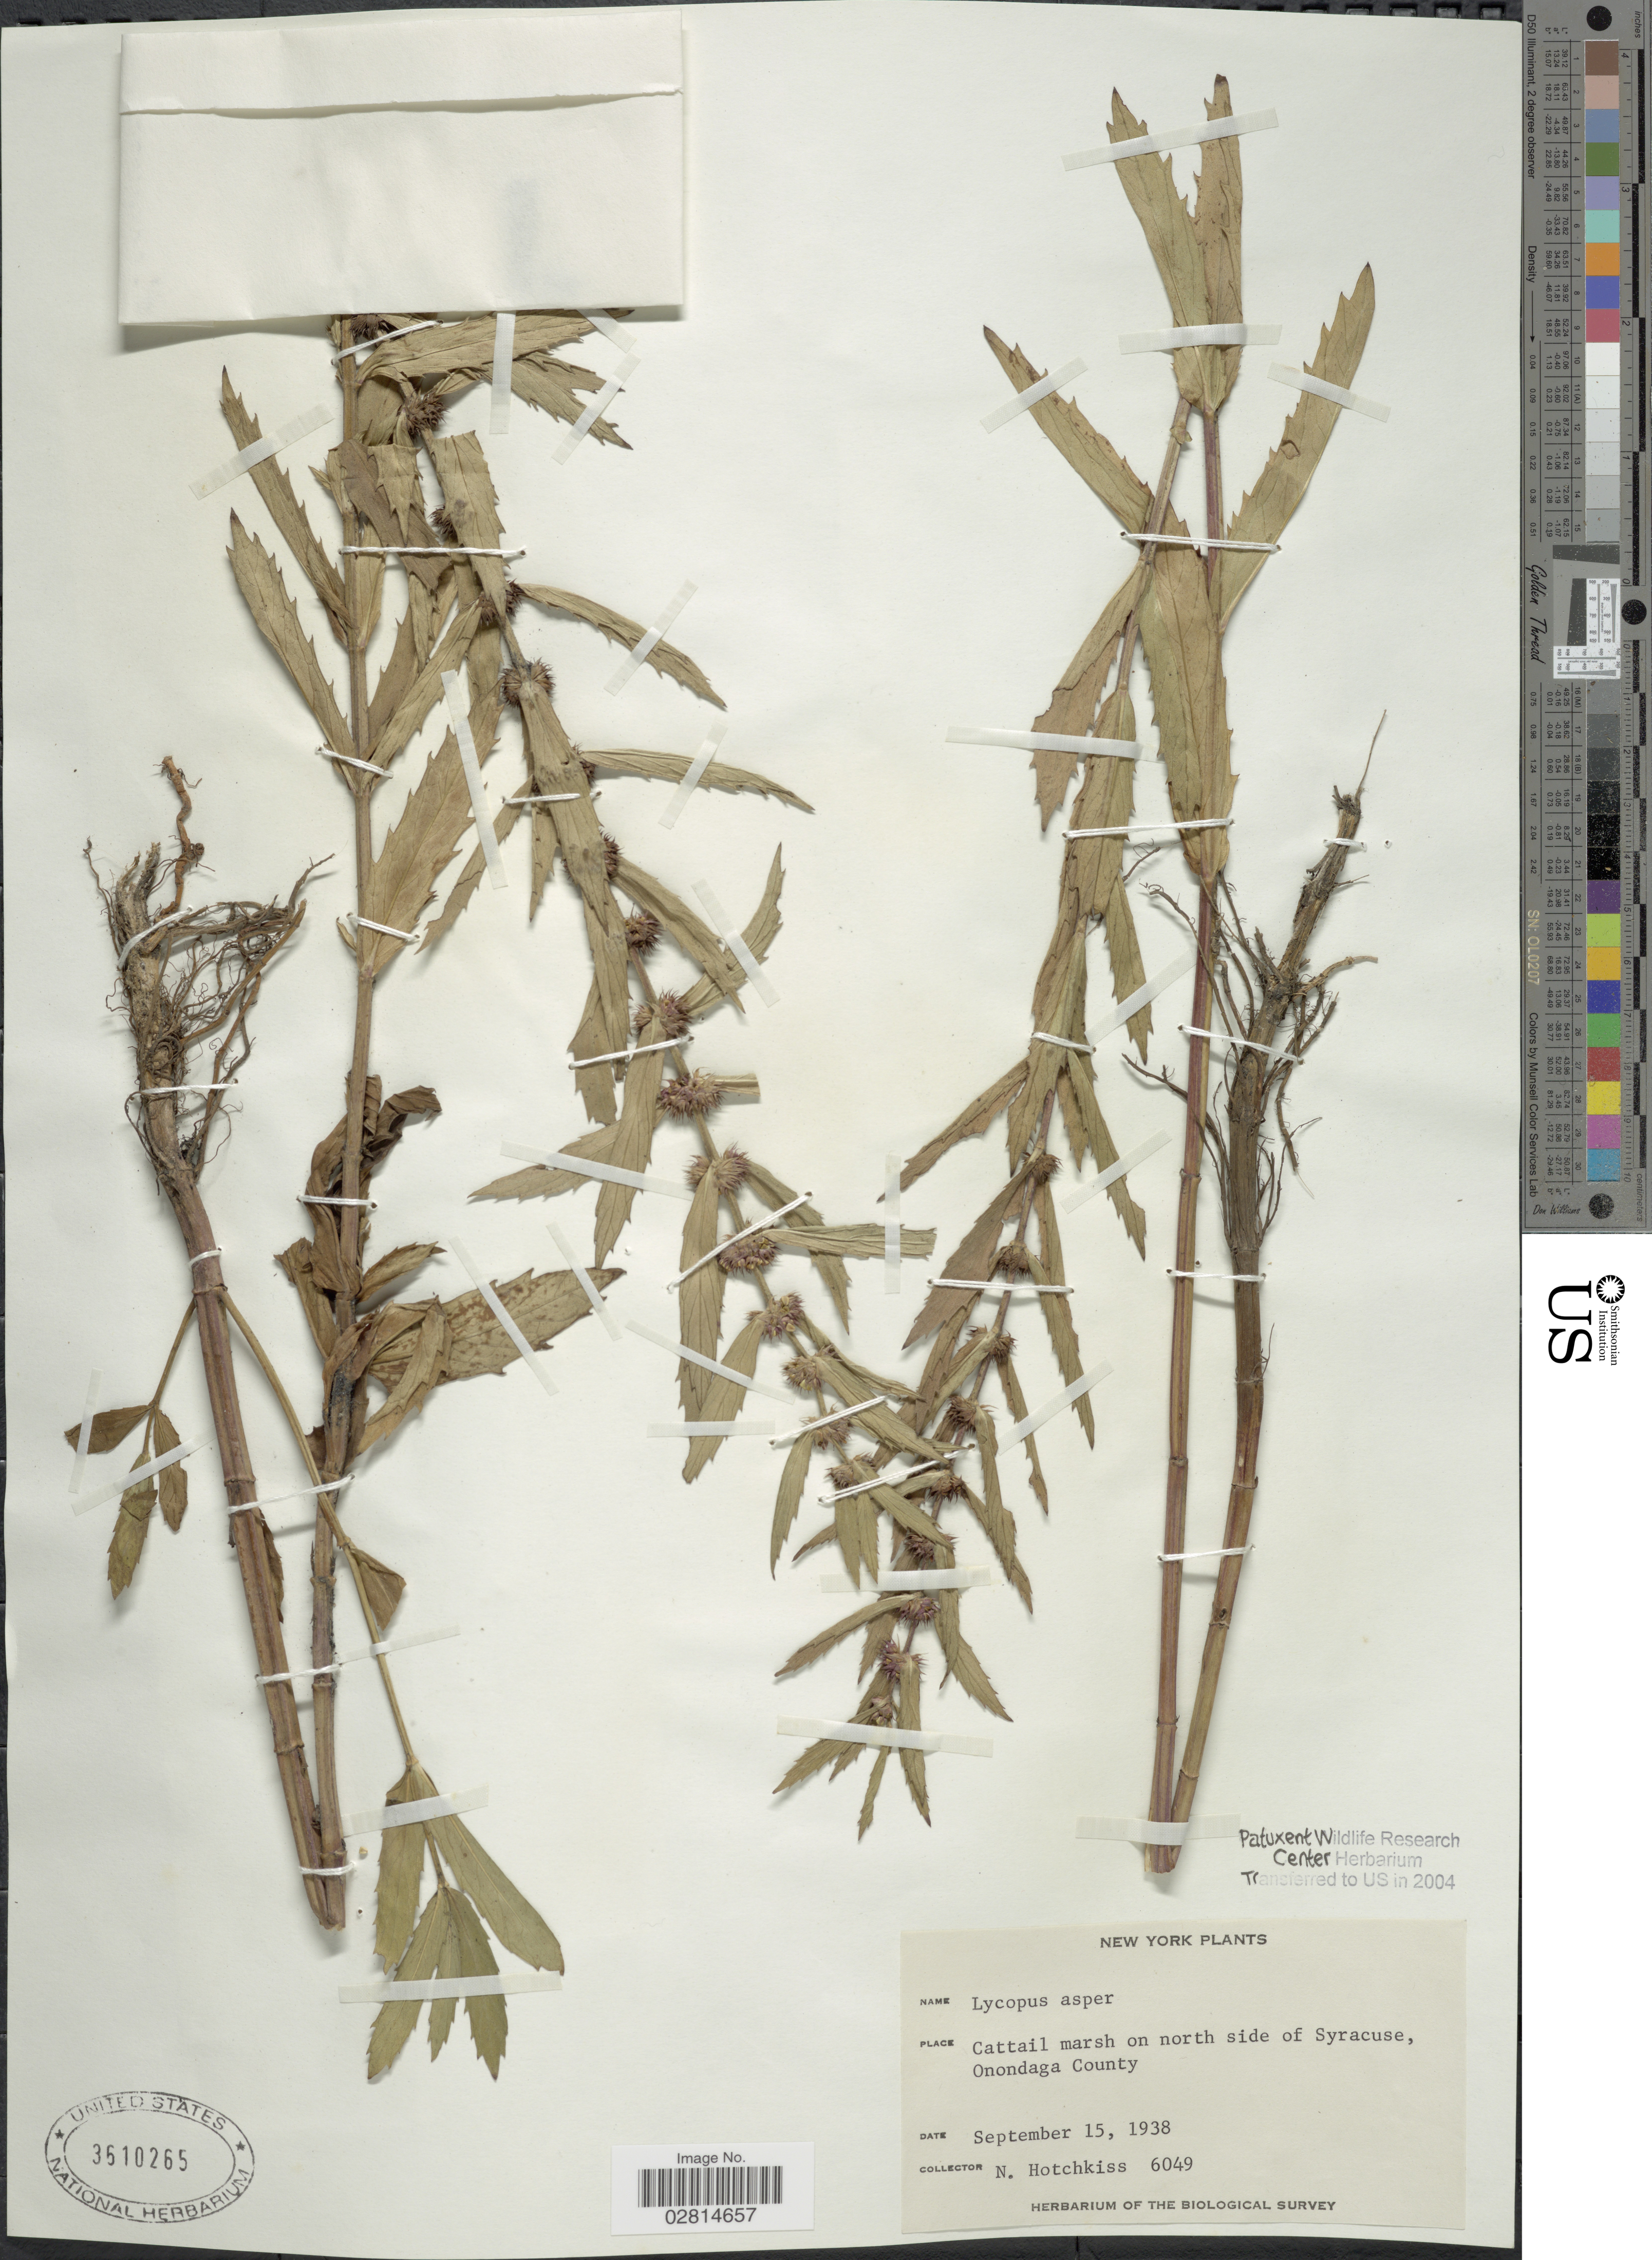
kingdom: Plantae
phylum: Tracheophyta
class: Magnoliopsida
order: Lamiales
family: Lamiaceae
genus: Lycopus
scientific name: Lycopus asper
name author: Greene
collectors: N. Hotchkiss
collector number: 6049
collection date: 1938-09-15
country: United States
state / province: New York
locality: Cattail marsh on north side of Syracuse, Onondaga County.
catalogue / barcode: US 3610265